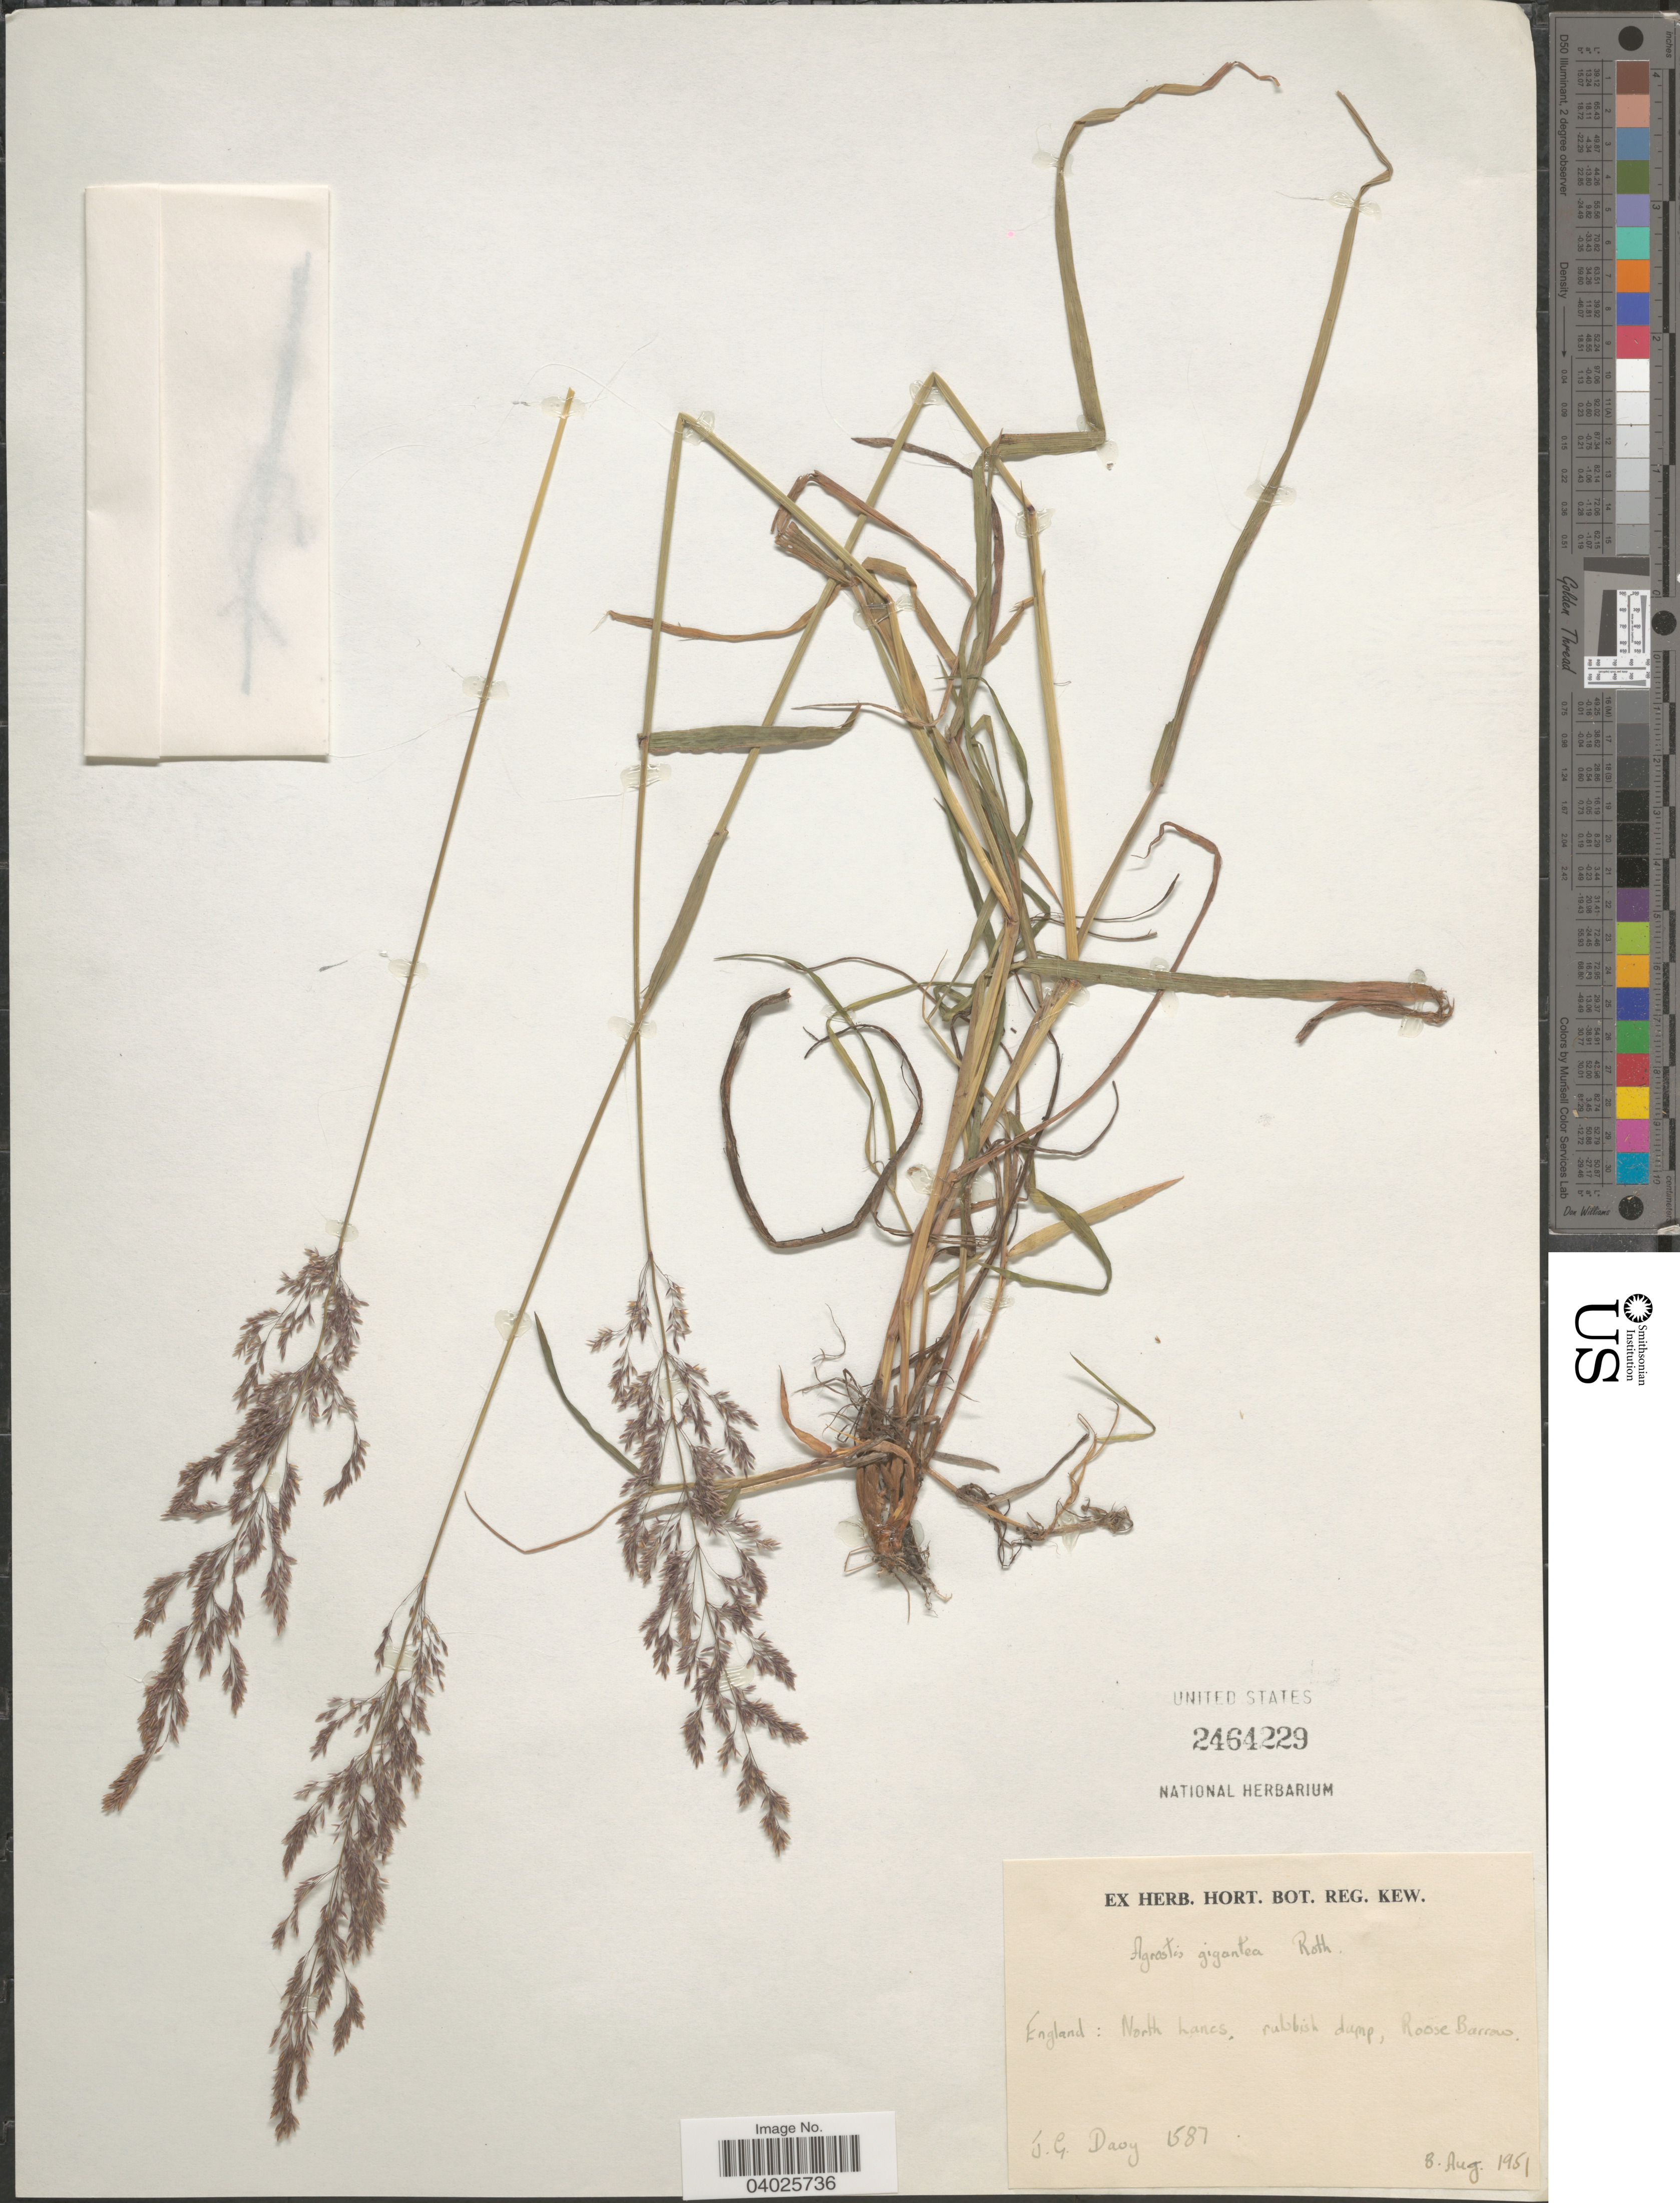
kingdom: Plantae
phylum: Tracheophyta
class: Liliopsida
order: Poales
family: Poaceae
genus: Agrostis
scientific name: Agrostis gigantea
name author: Roth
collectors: J. Davy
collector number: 1587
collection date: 1951-08-08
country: United Kingdom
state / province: England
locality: North Lanes, rubbish damp, Roose Barrow.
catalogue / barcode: US 2464229